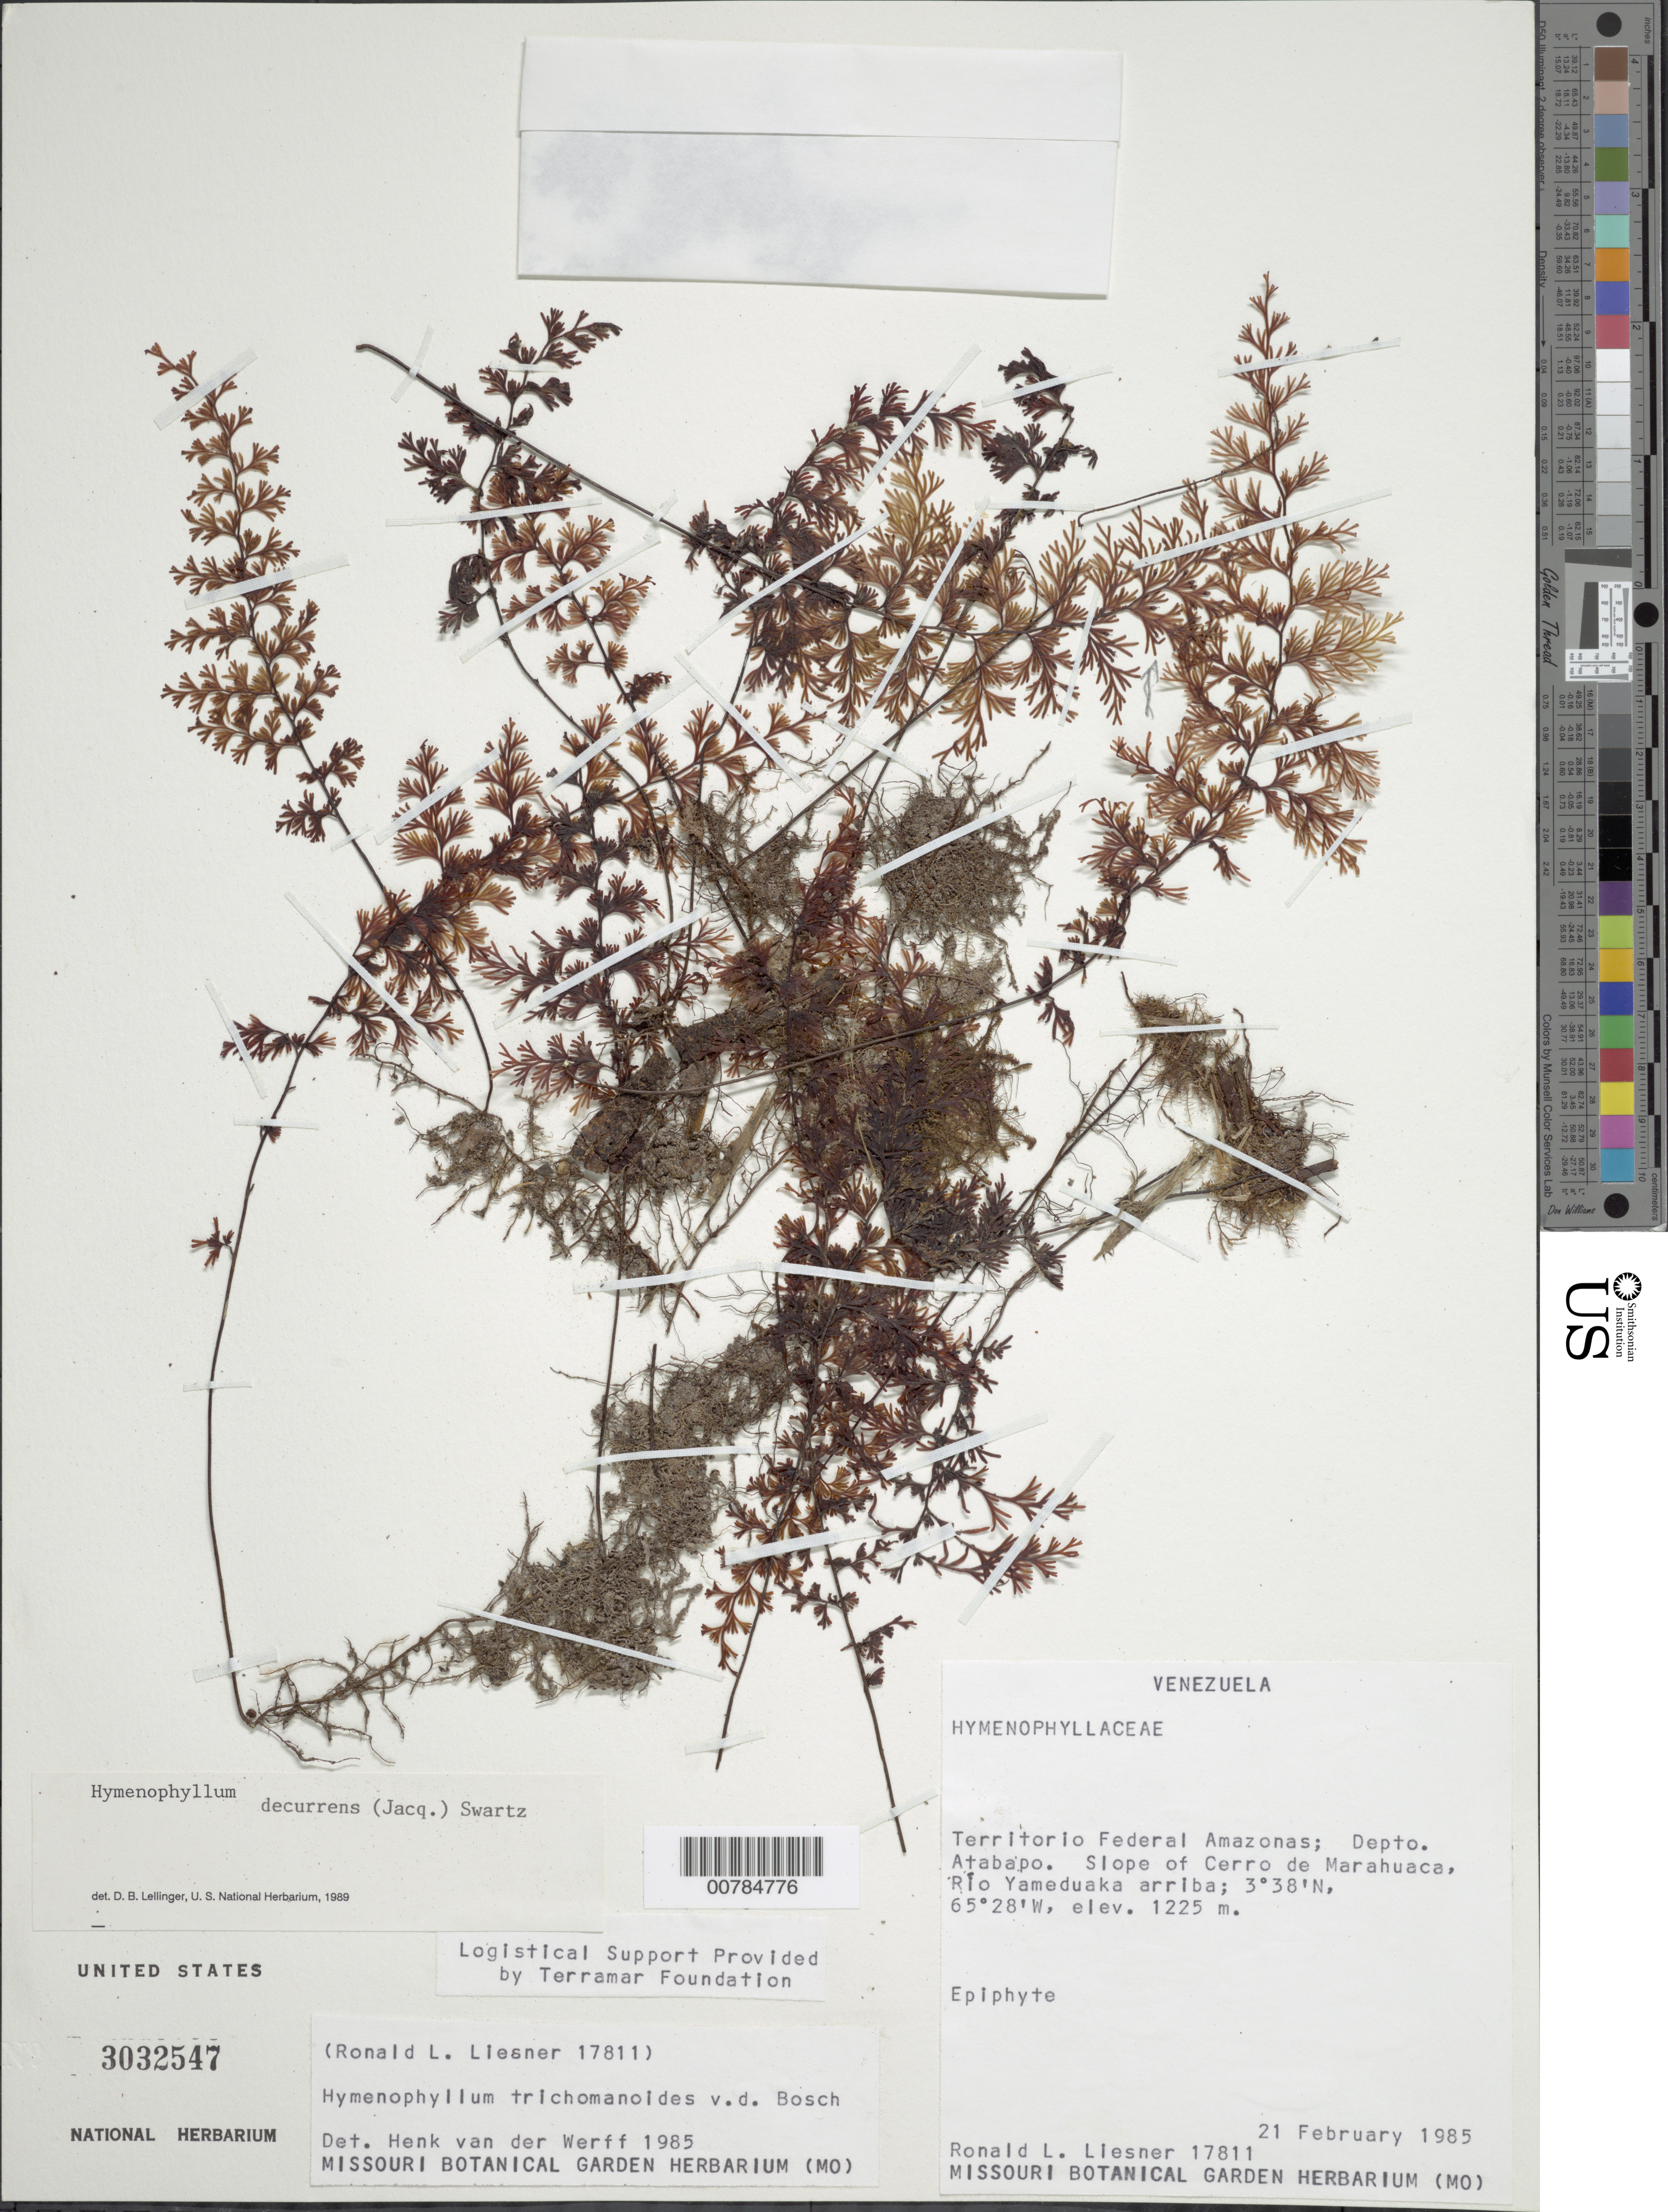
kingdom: Plantae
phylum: Tracheophyta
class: Polypodiopsida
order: Hymenophyllales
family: Hymenophyllaceae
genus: Hymenophyllum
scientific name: Hymenophyllum decurrens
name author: (Jacq.) Sw.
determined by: Lellinger, David B., (BOT), Smithsonian Institution - National Museum of Natural History (UNITED STATES)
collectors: R. L. Liesner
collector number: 17811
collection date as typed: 21-Feb-85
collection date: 1985-02-21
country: Venezuela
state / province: Amazonas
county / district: Atabapo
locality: Cerro de Marahuaca slope, Río Yameduaka arriba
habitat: Slope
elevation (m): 1225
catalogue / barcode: US 3032547